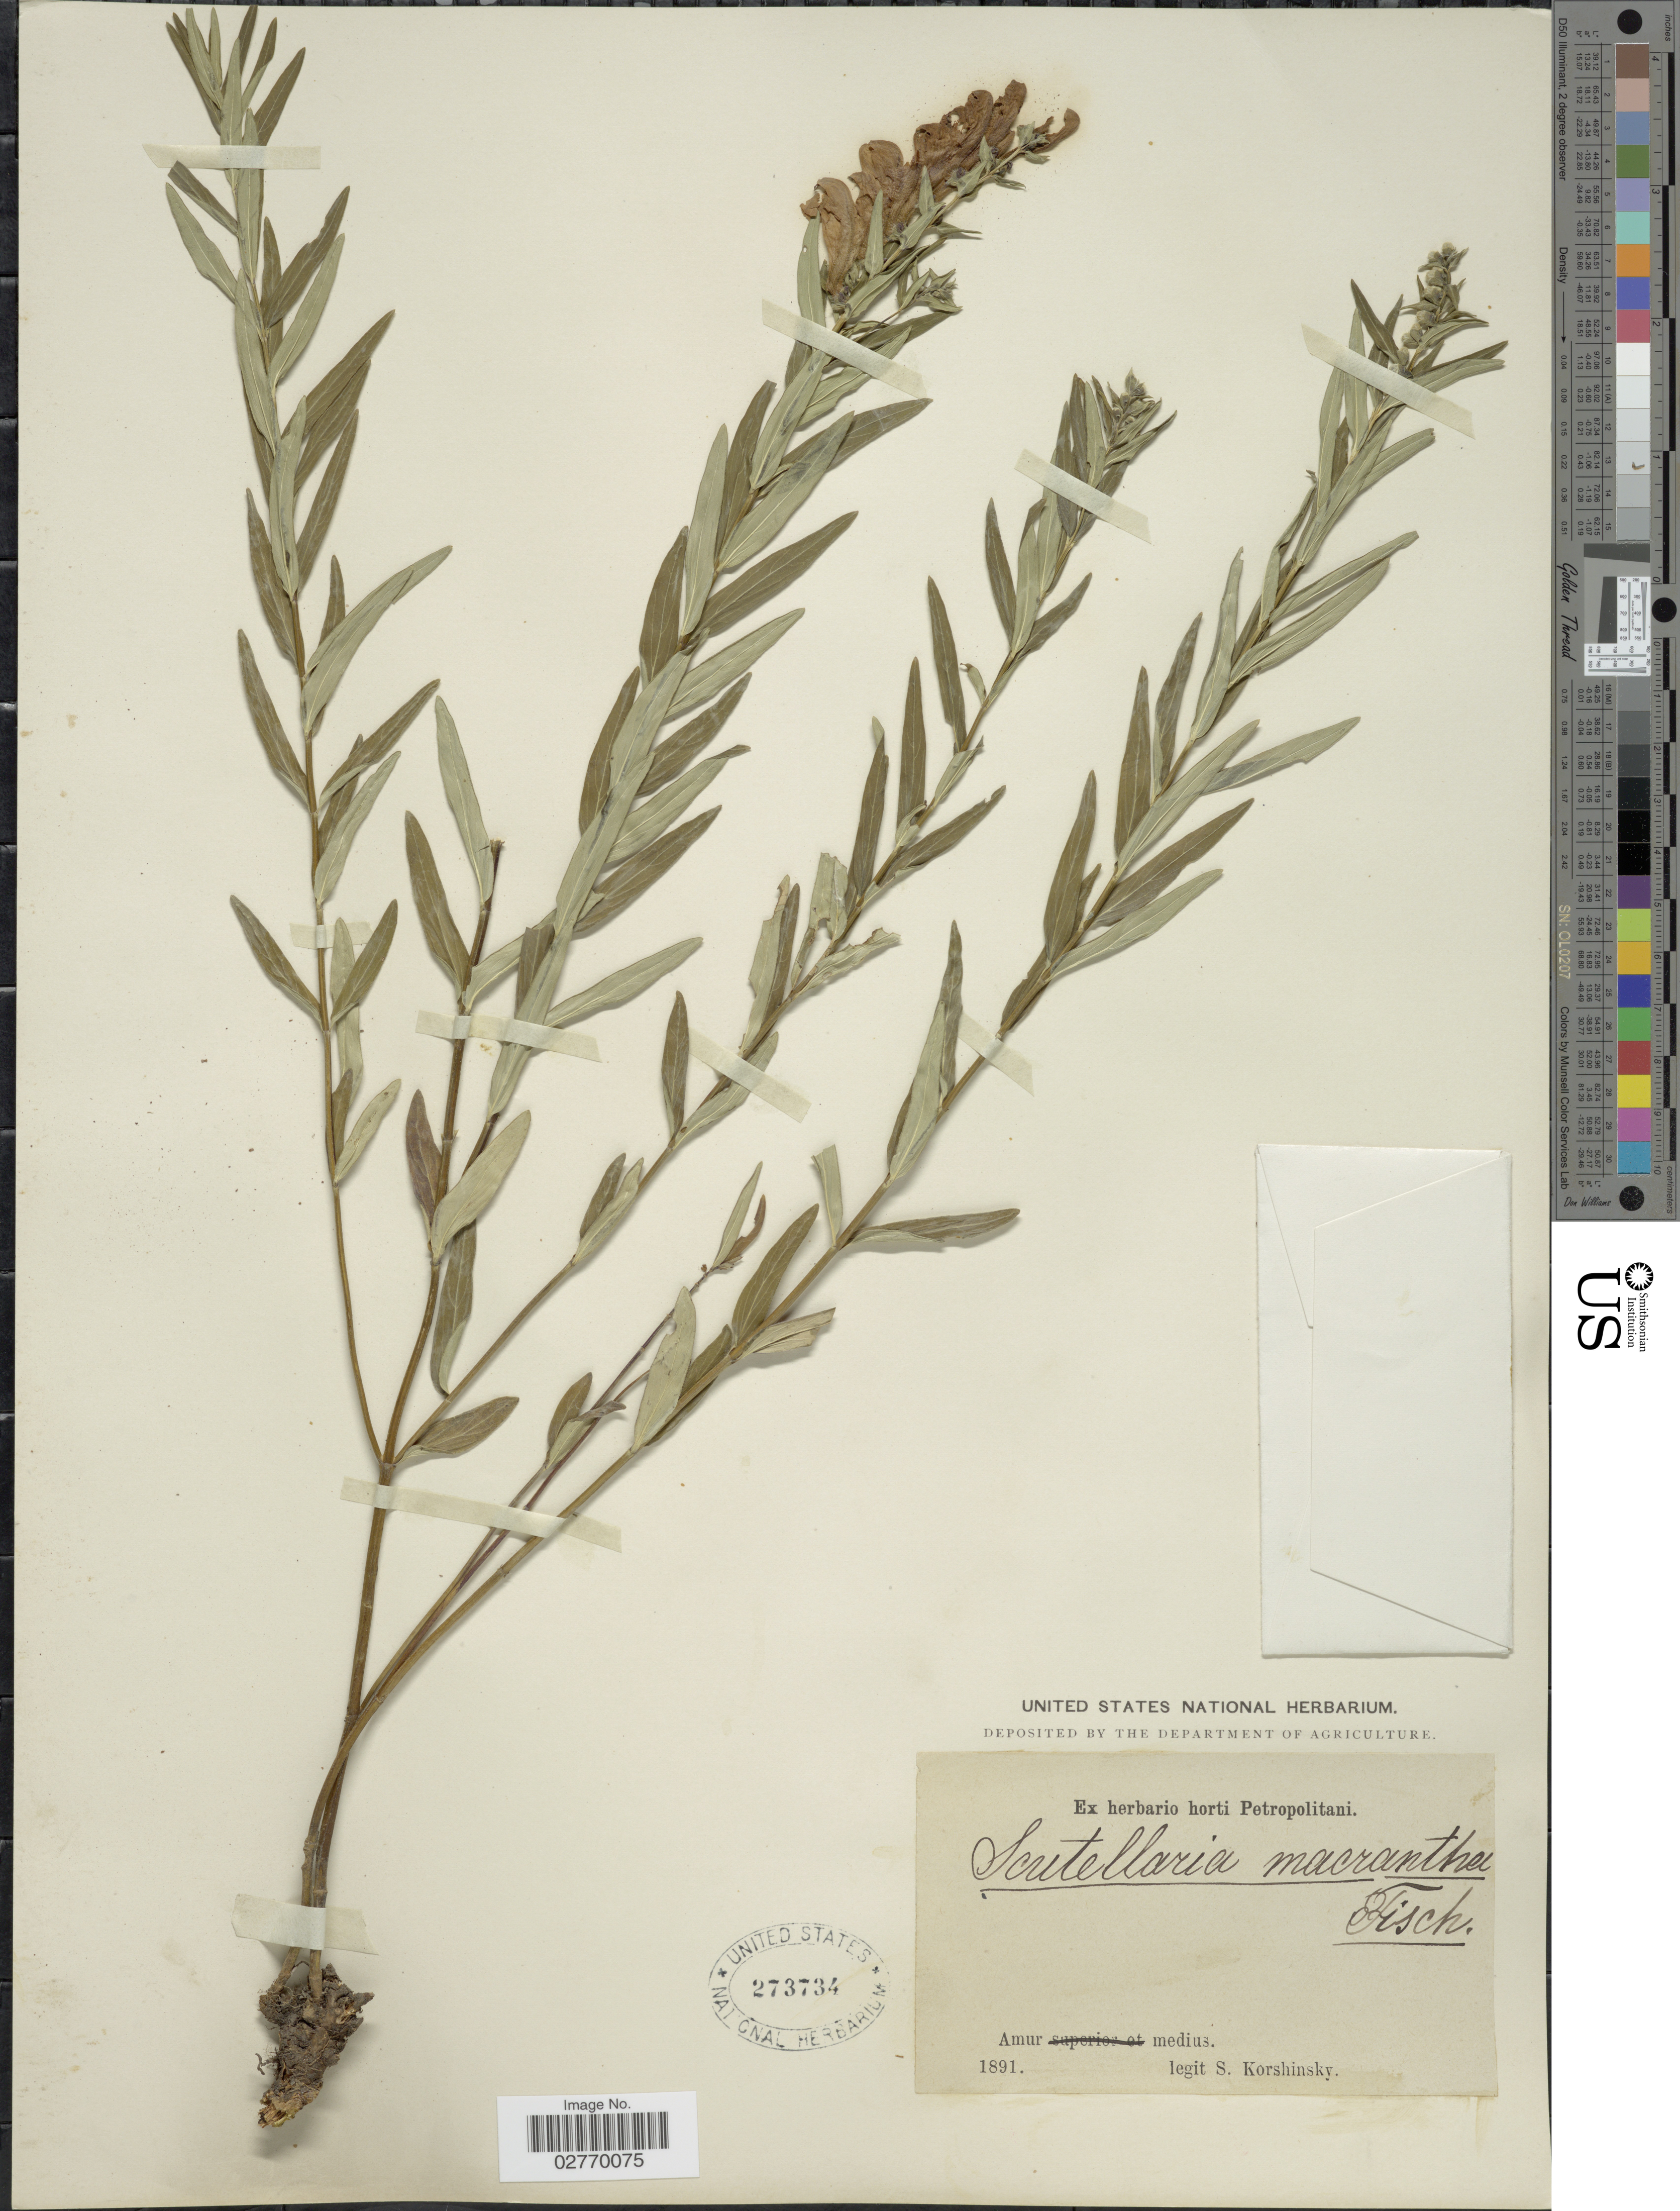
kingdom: Plantae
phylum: Tracheophyta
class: Magnoliopsida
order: Lamiales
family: Lamiaceae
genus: Scutellaria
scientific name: Scutellaria macrantha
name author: Fisch. ex Rchb.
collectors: S. I. Korshinsky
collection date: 1891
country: Russian Federation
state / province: Amur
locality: Amur medius.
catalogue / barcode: US 273734